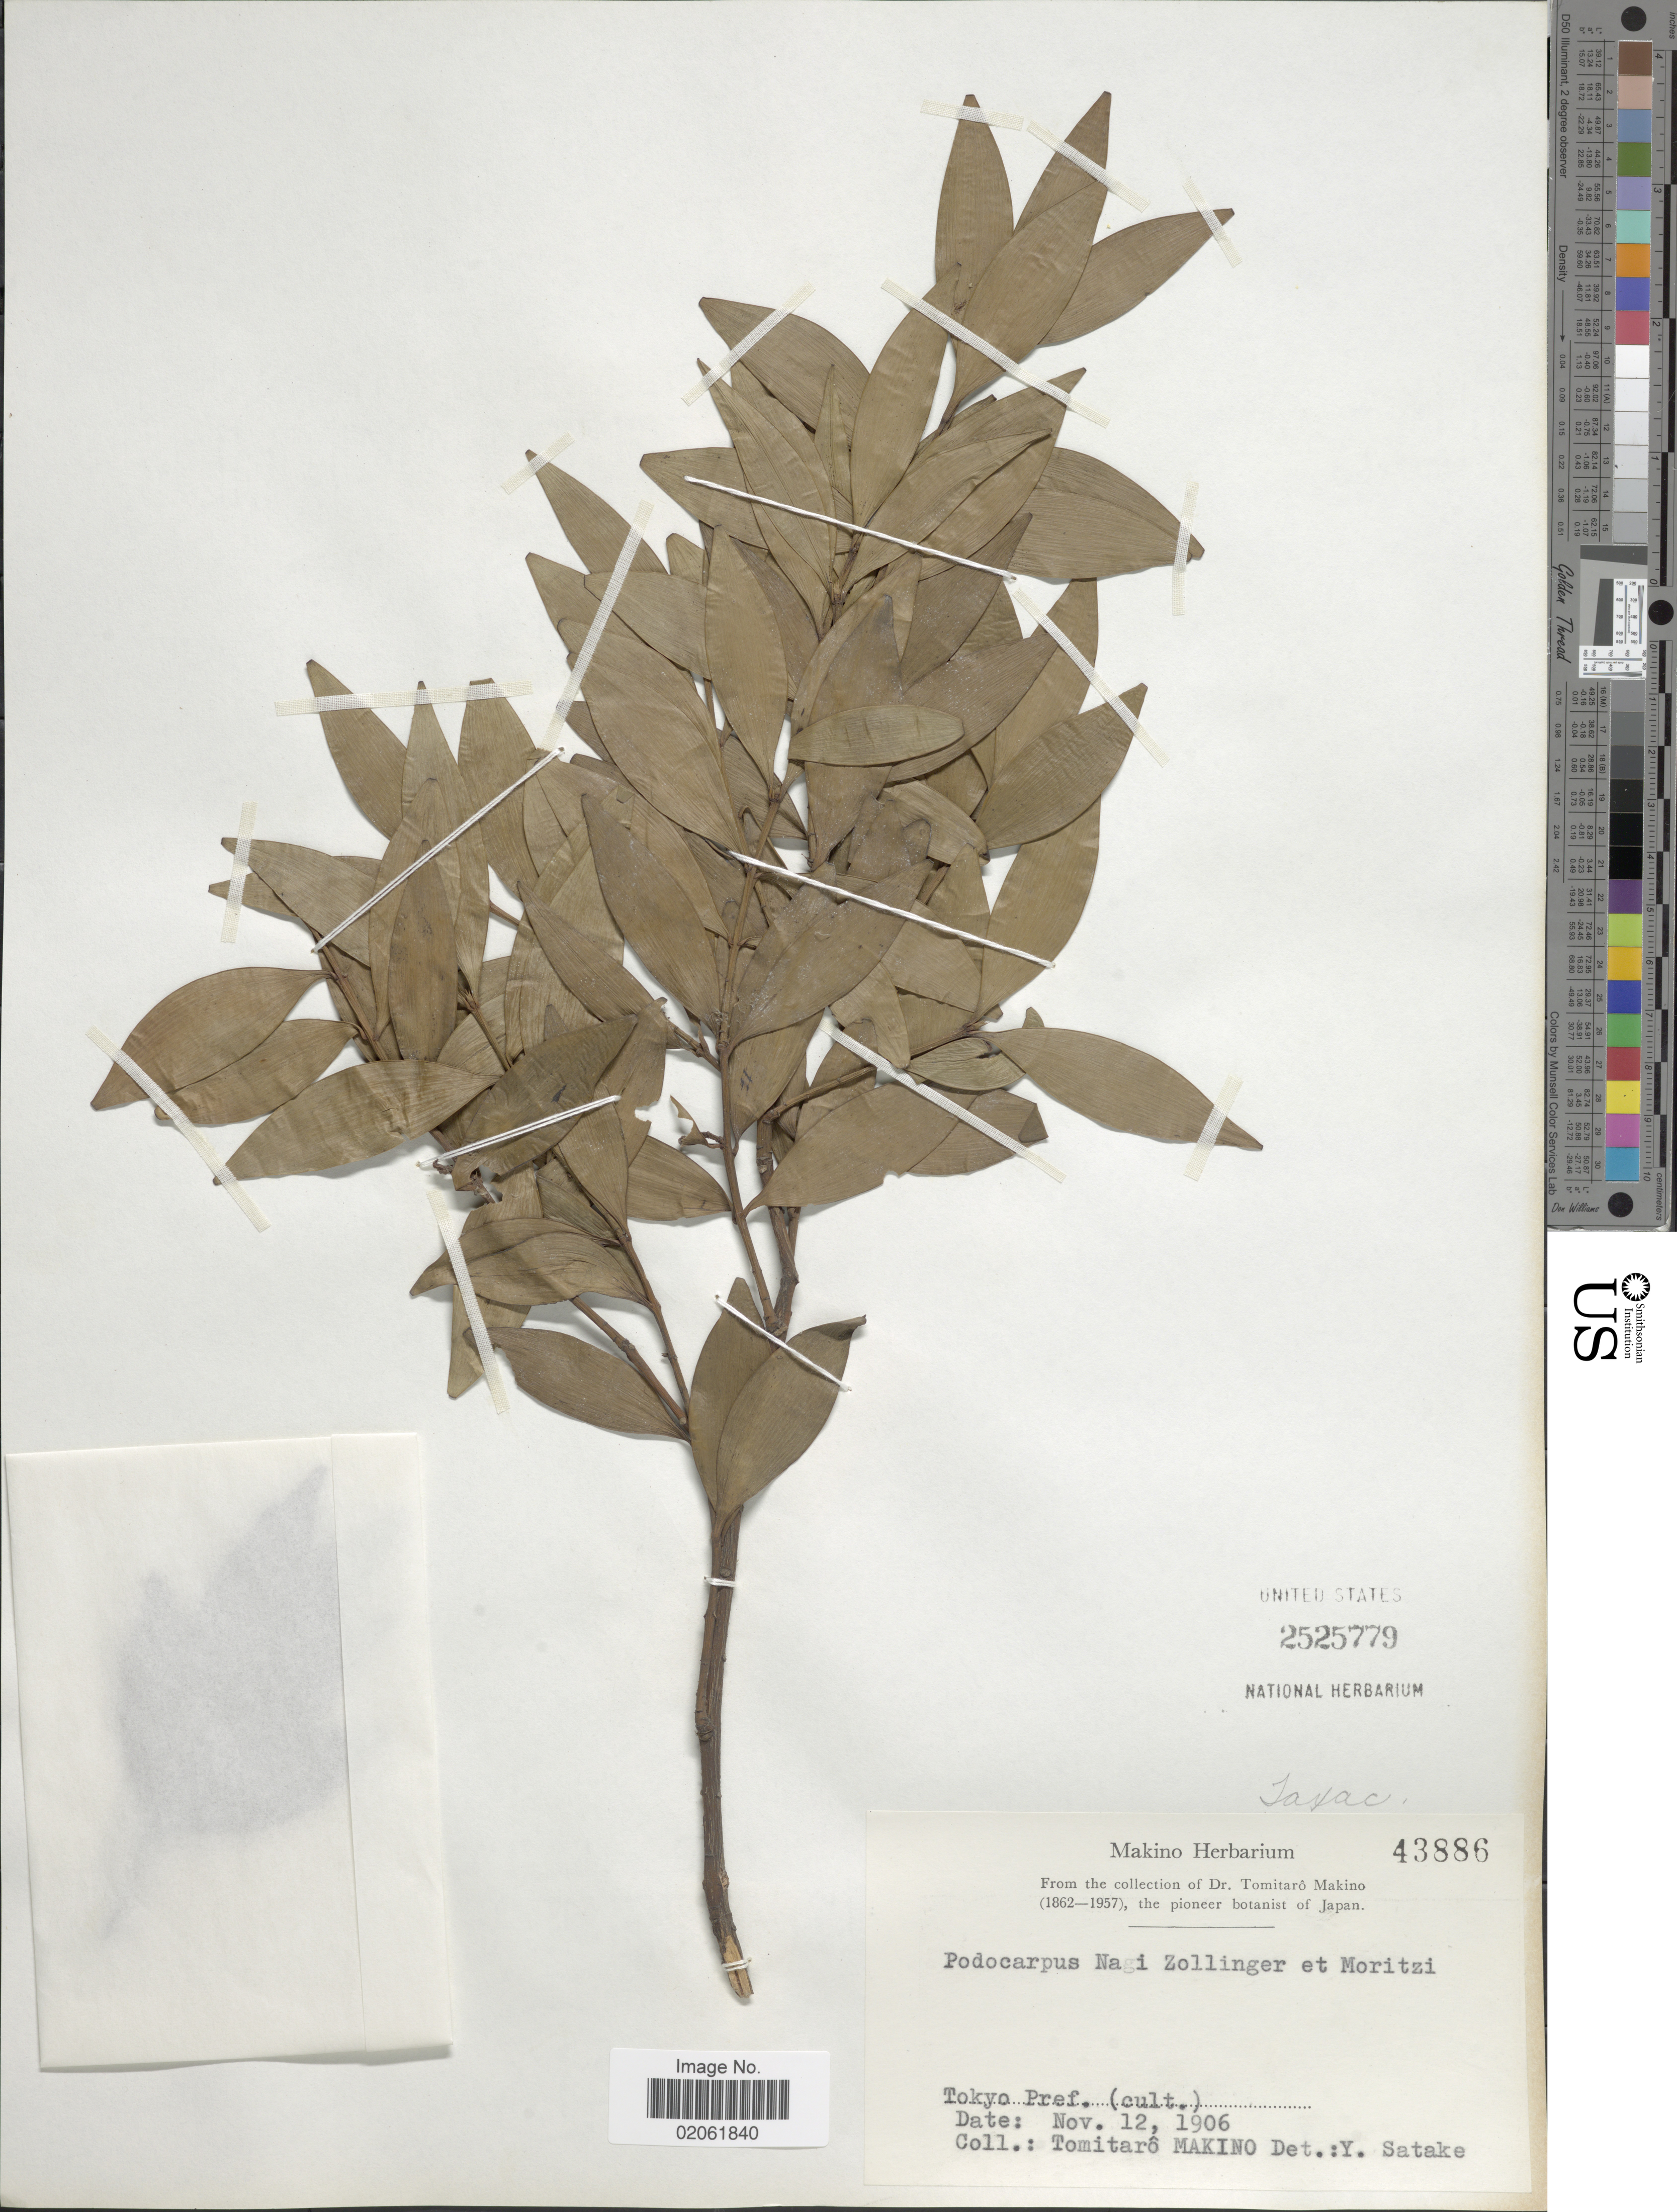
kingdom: Plantae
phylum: Tracheophyta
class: Pinopsida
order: Pinales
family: Podocarpaceae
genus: Podocarpus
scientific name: Podocarpus nagi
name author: (Thunb.) Pilg.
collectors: T. Makino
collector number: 43886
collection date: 1906-11-12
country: Japan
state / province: Tokyo, Federal City of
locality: Tokyo Pref. cult.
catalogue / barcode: US 2525779